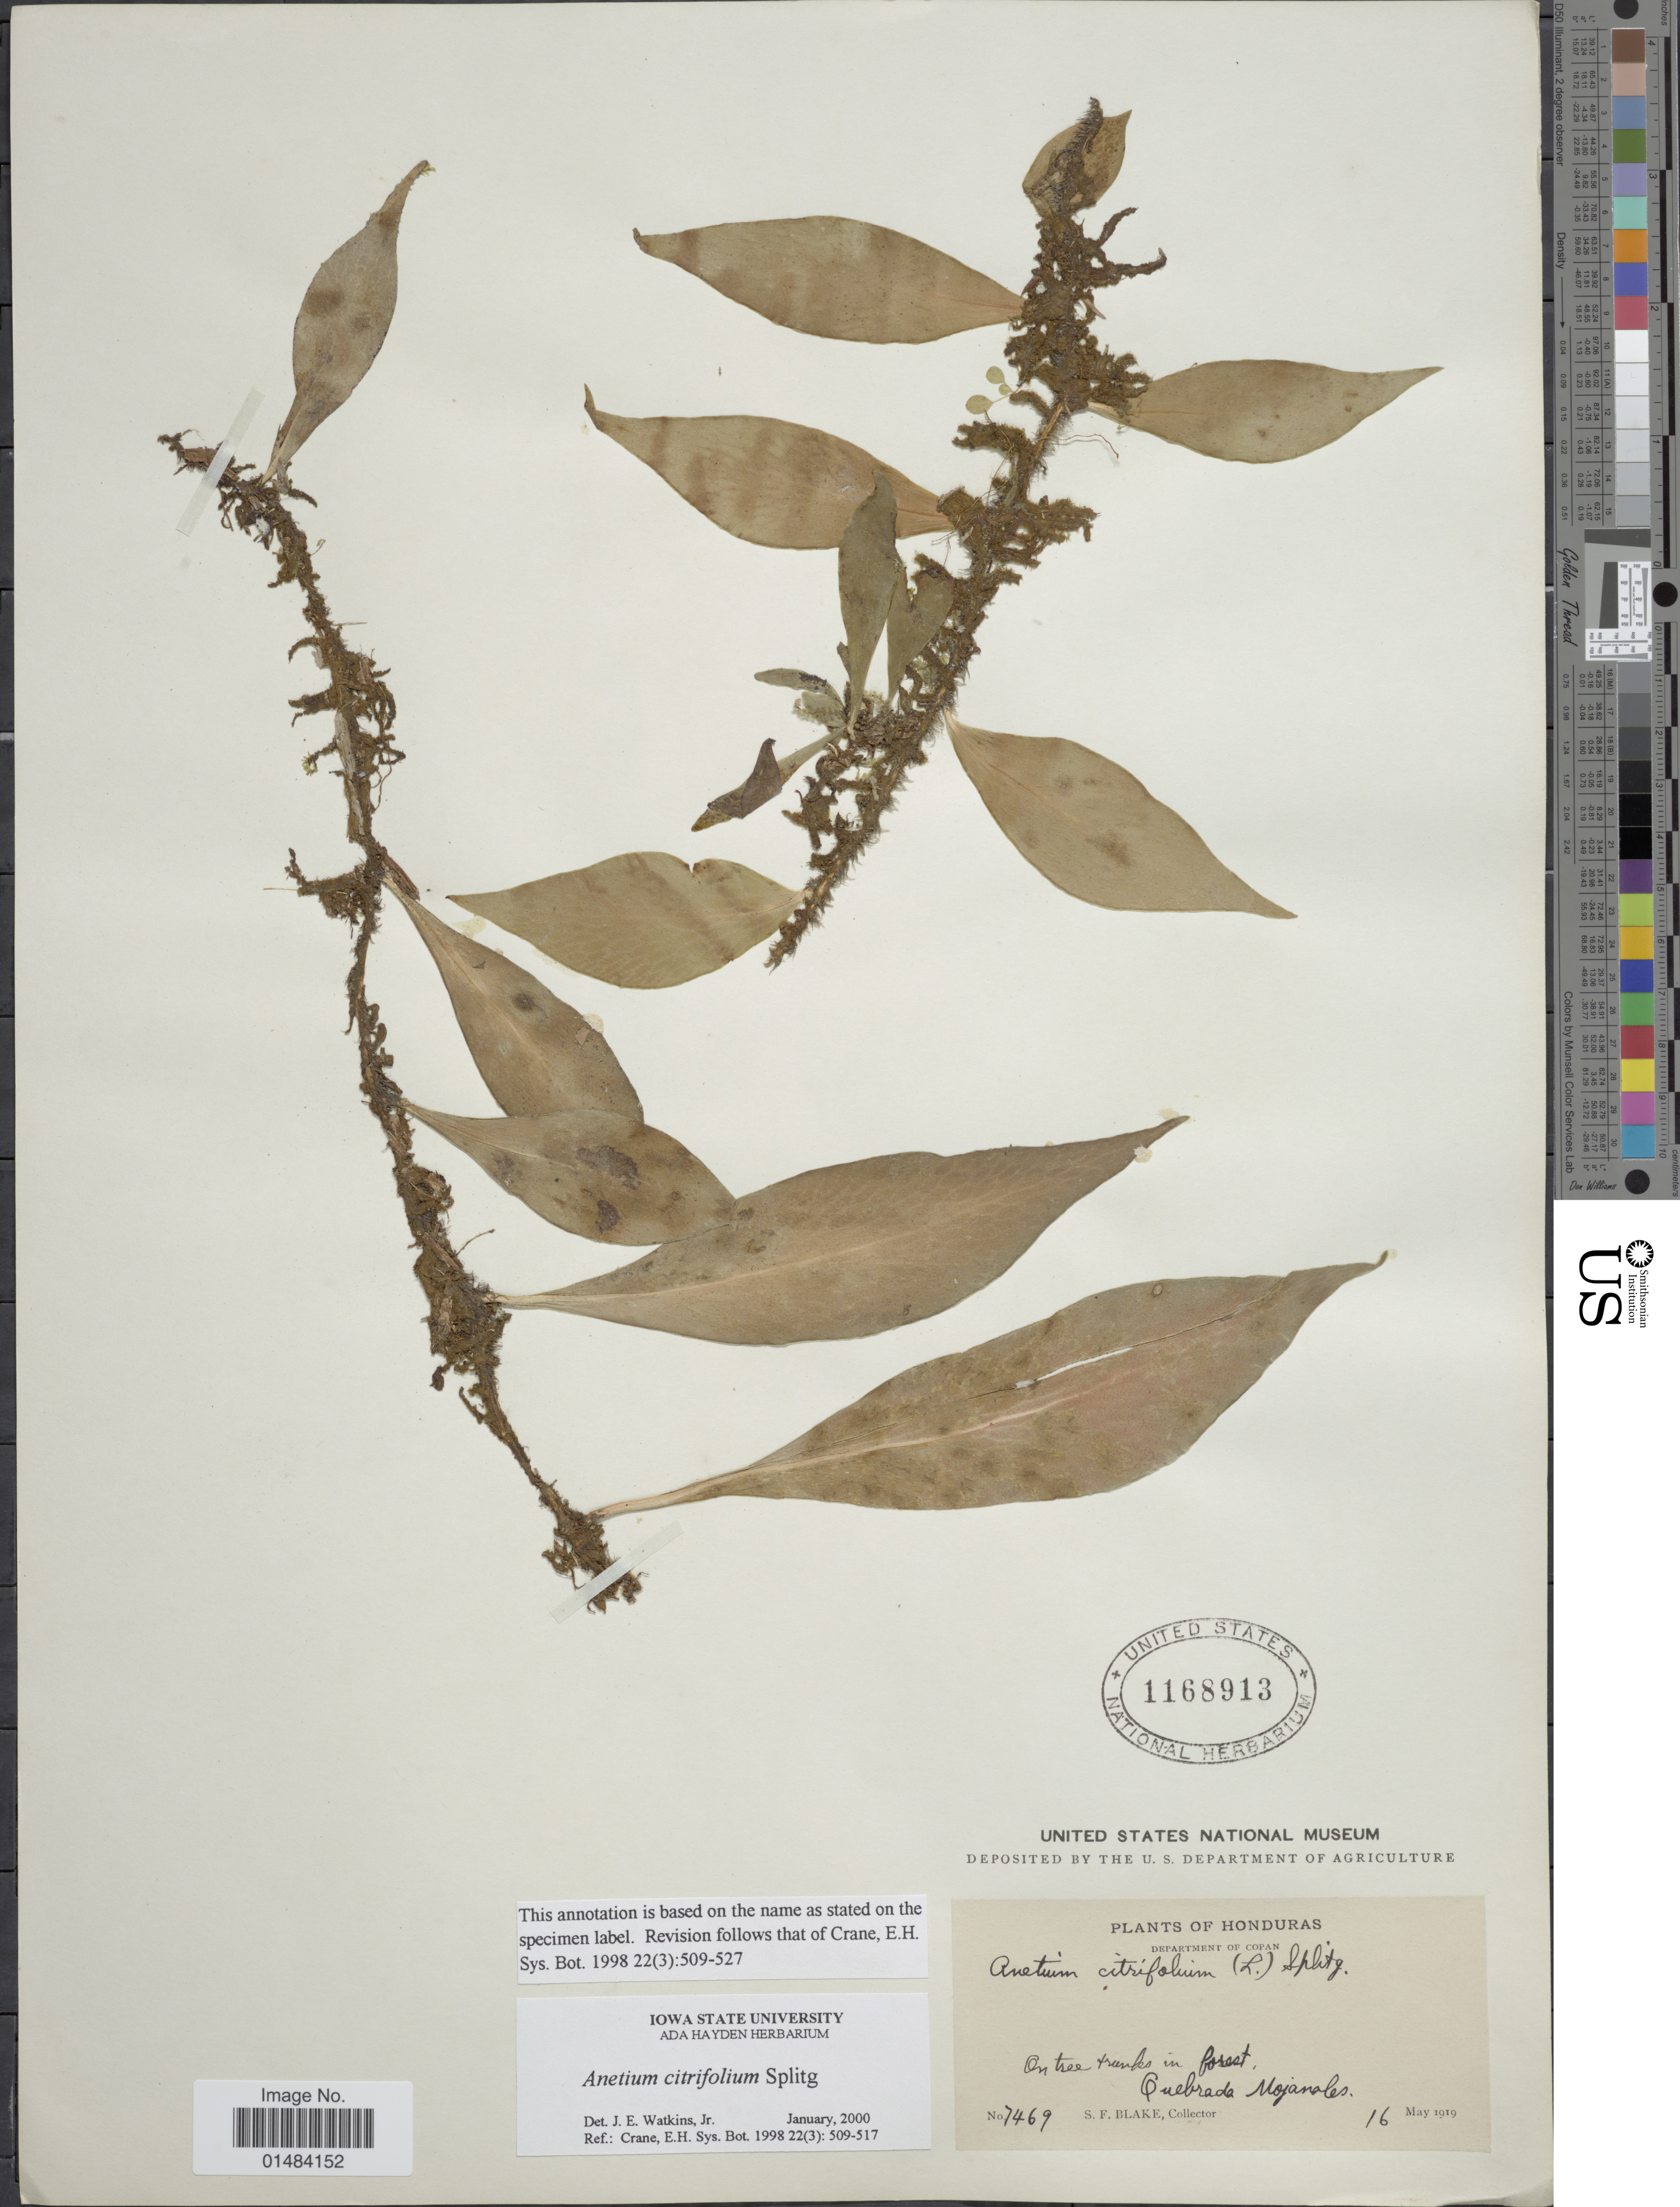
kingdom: Plantae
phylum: Tracheophyta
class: Polypodiopsida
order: Polypodiales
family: Pteridaceae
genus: Anetium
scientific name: Anetium citrifolium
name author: (L.) Splitg.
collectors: S. Blake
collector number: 7469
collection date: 1919-05-16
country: Honduras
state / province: Copán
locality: Honduras, Department of Copan, Quebrada Mojanales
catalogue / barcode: US 1168913